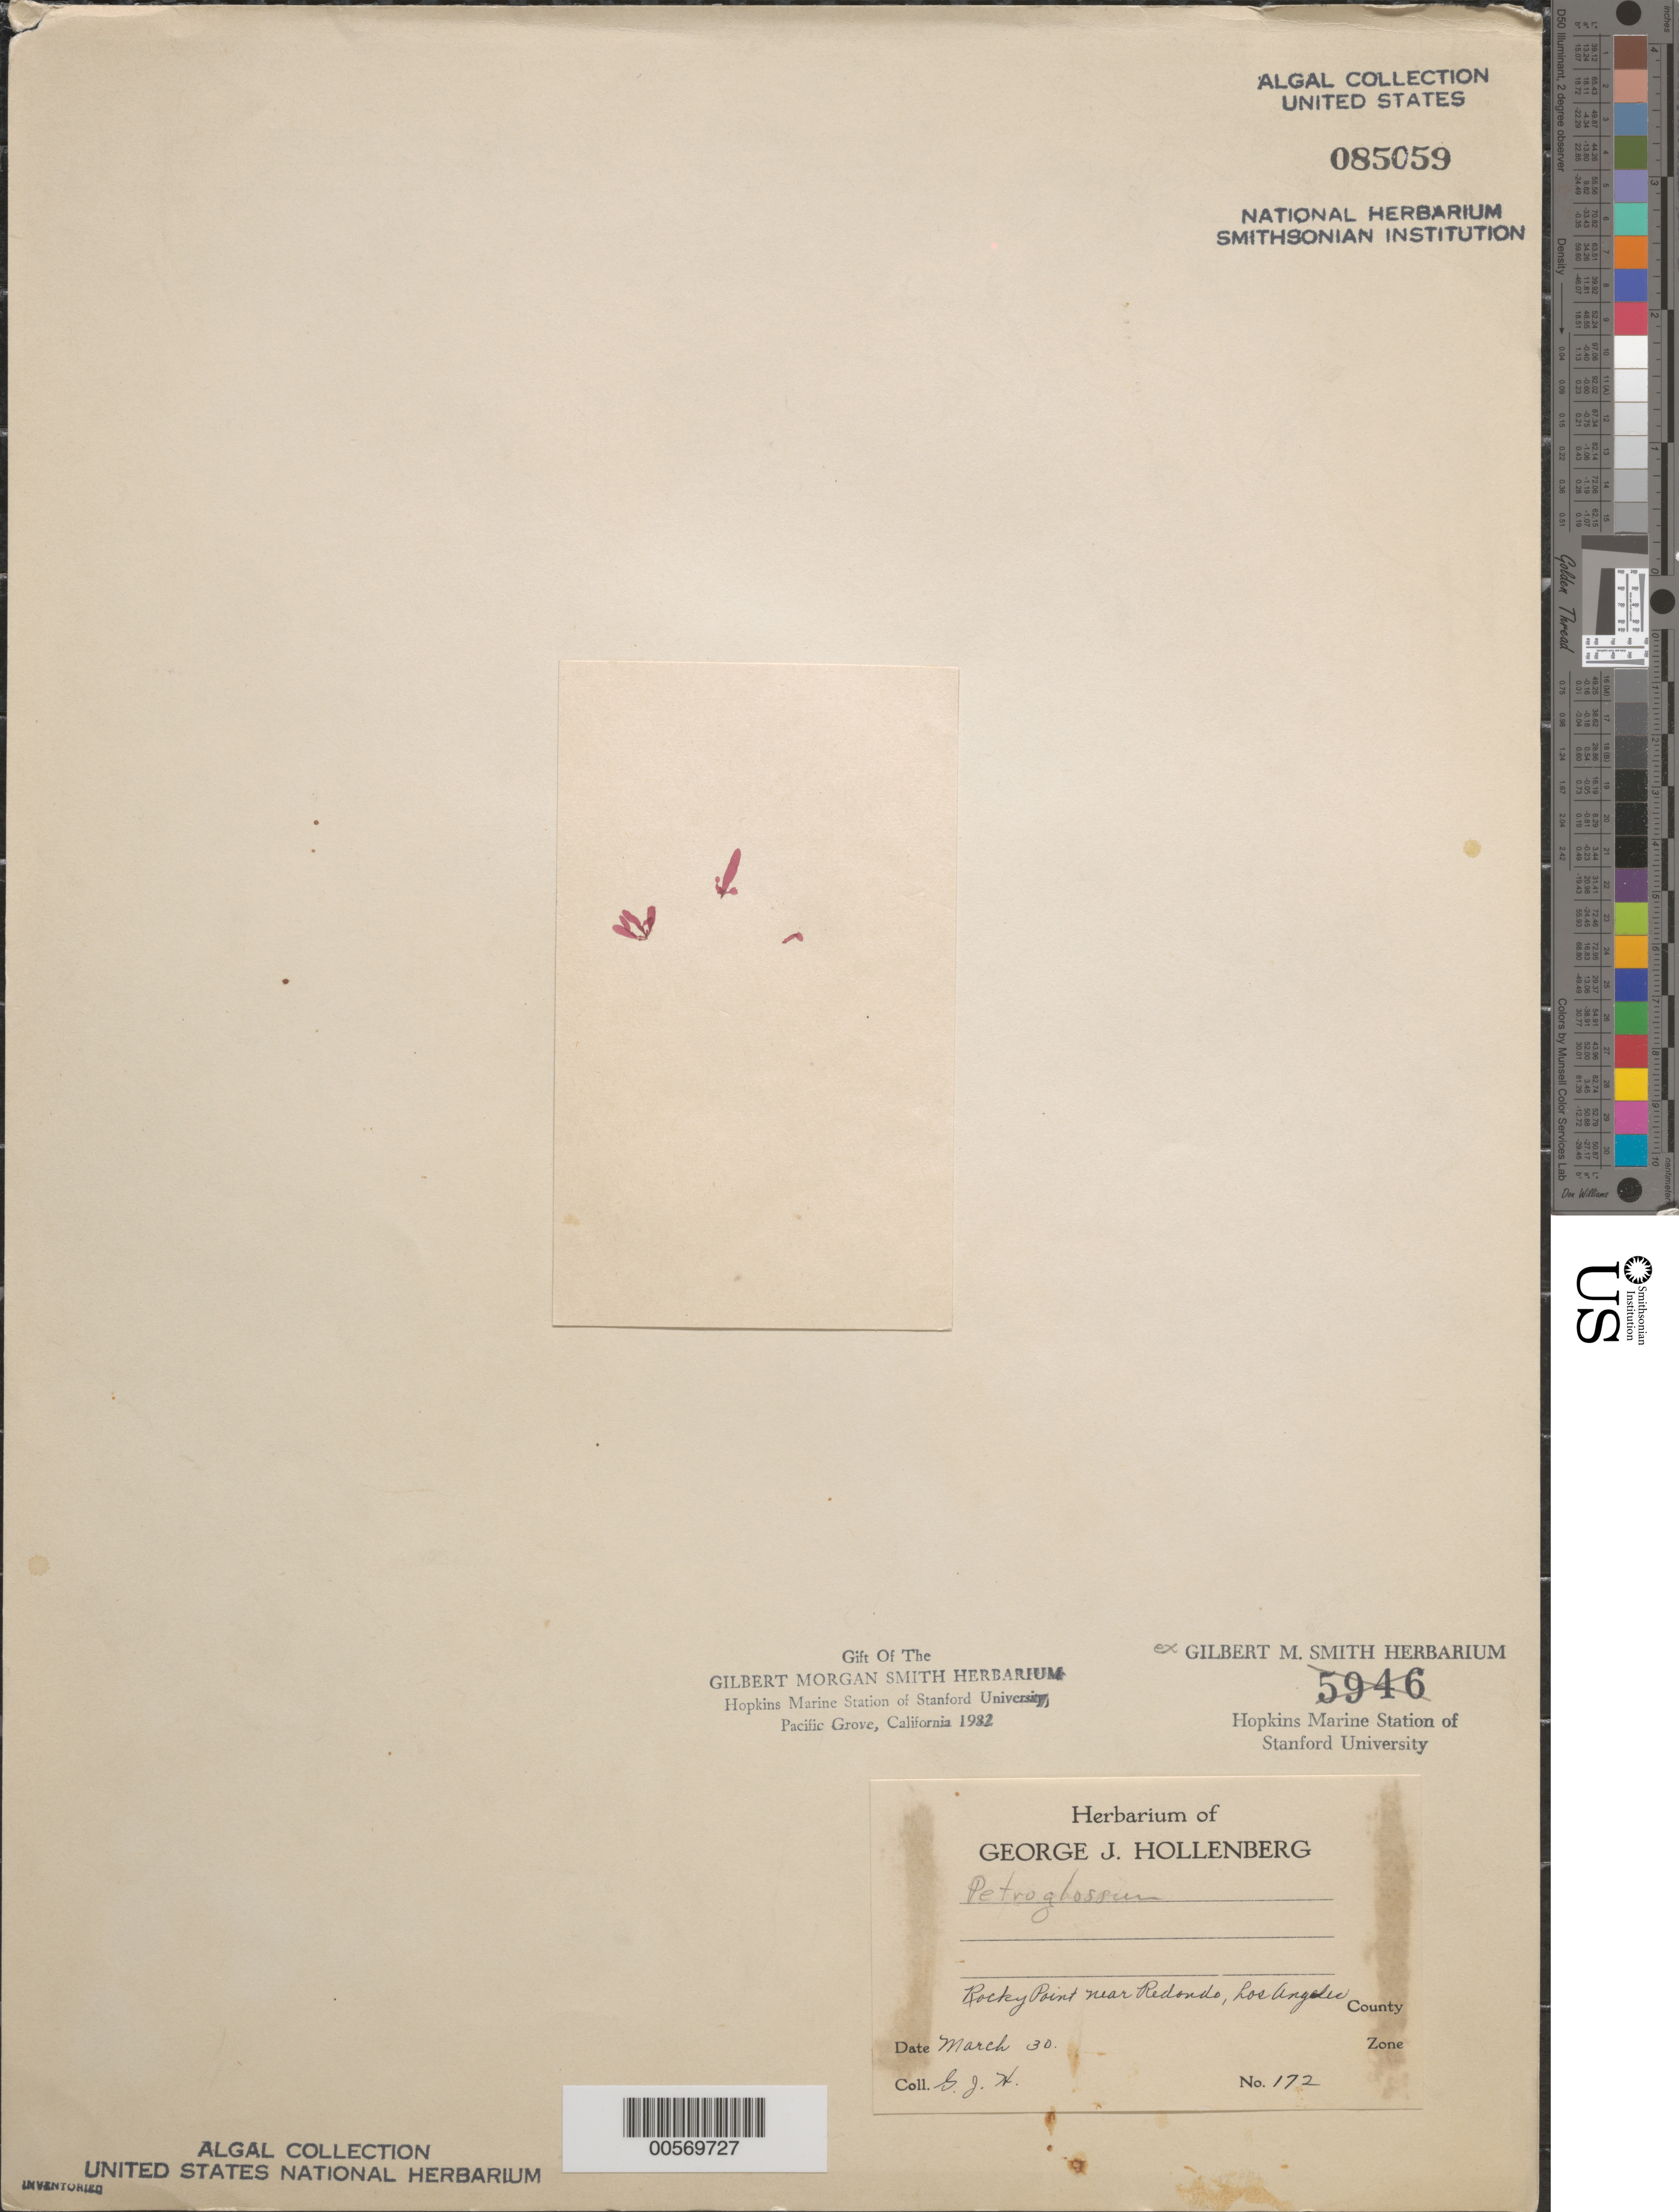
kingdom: Plantae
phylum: Rhodophyta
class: Florideophyceae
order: Gigartinales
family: Phyllophoraceae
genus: Petroglossum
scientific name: Petroglossum sp.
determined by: Hollenberg, George J.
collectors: G. Hollenberg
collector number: GJH 172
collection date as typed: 30 Mar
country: United States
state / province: California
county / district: Los Angeles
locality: Rocky point near Redondo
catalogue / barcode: US 85059